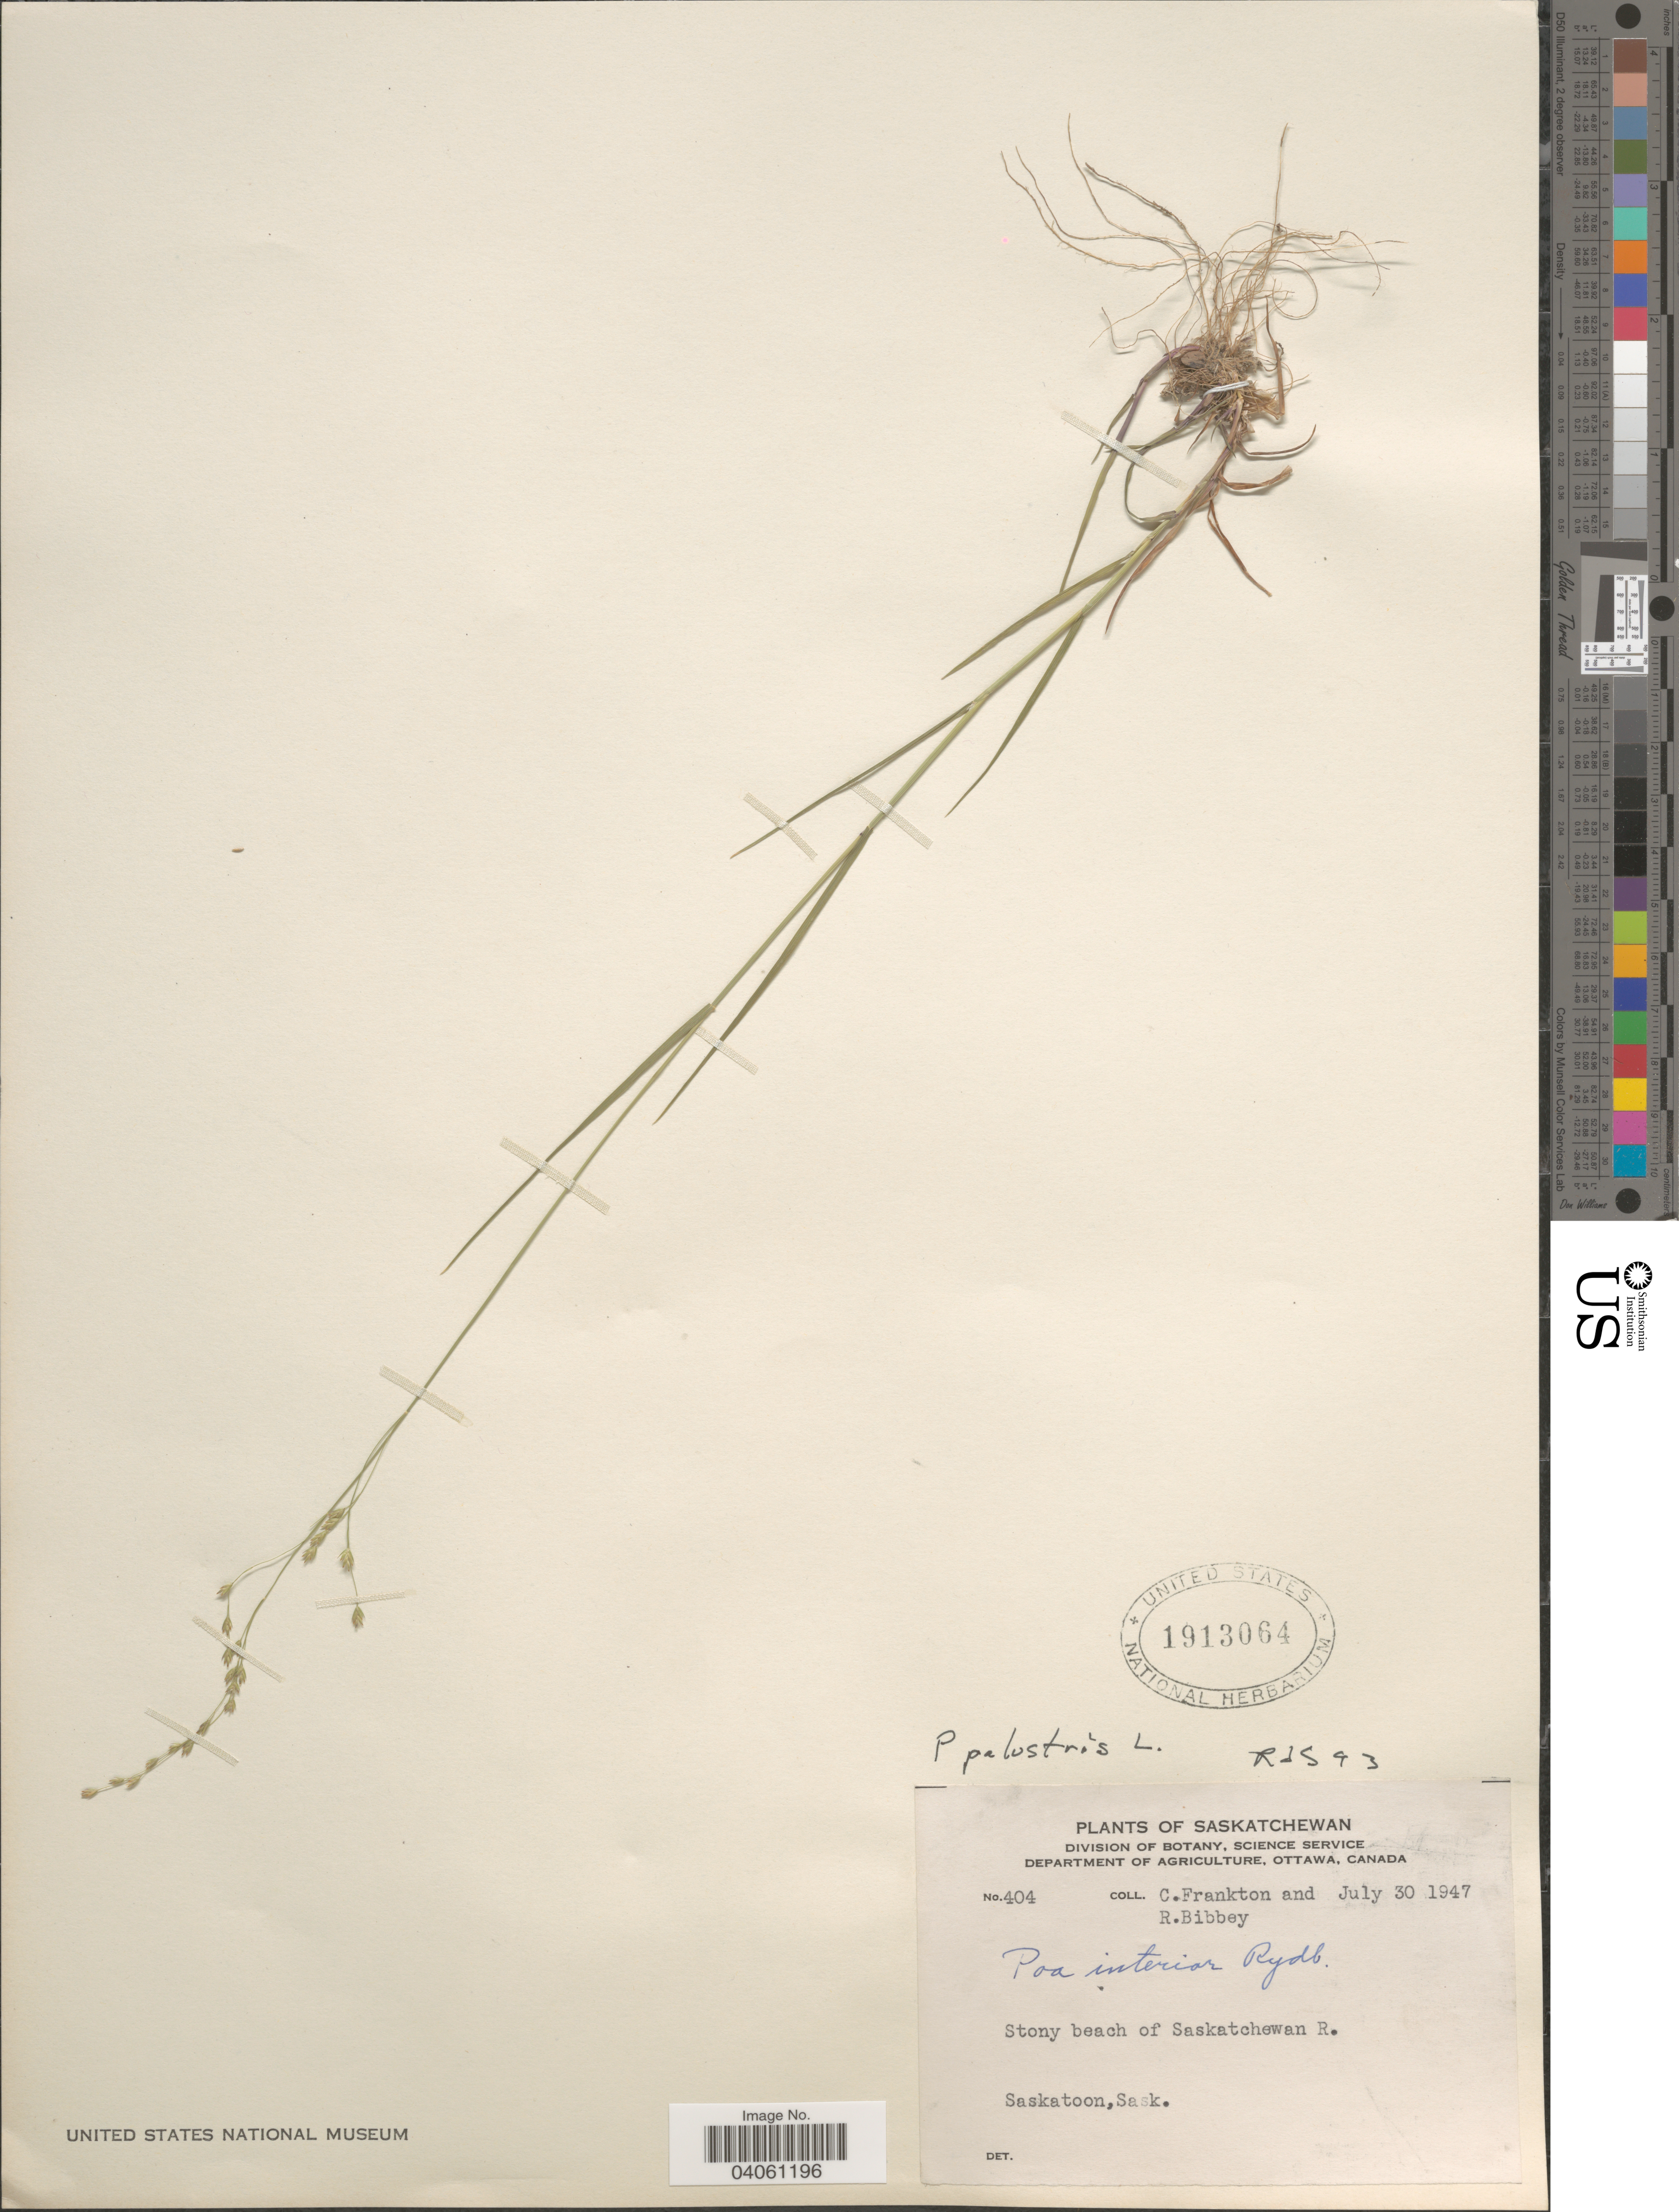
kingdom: Plantae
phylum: Tracheophyta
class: Liliopsida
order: Poales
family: Poaceae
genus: Poa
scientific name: Poa palustris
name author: L.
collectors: C. Frankton & R. Bibbey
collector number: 404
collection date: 1947-07-30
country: Canada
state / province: Saskatchewan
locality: Stony beach of Saskatchewan R. Saskatoon.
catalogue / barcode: US 1913064